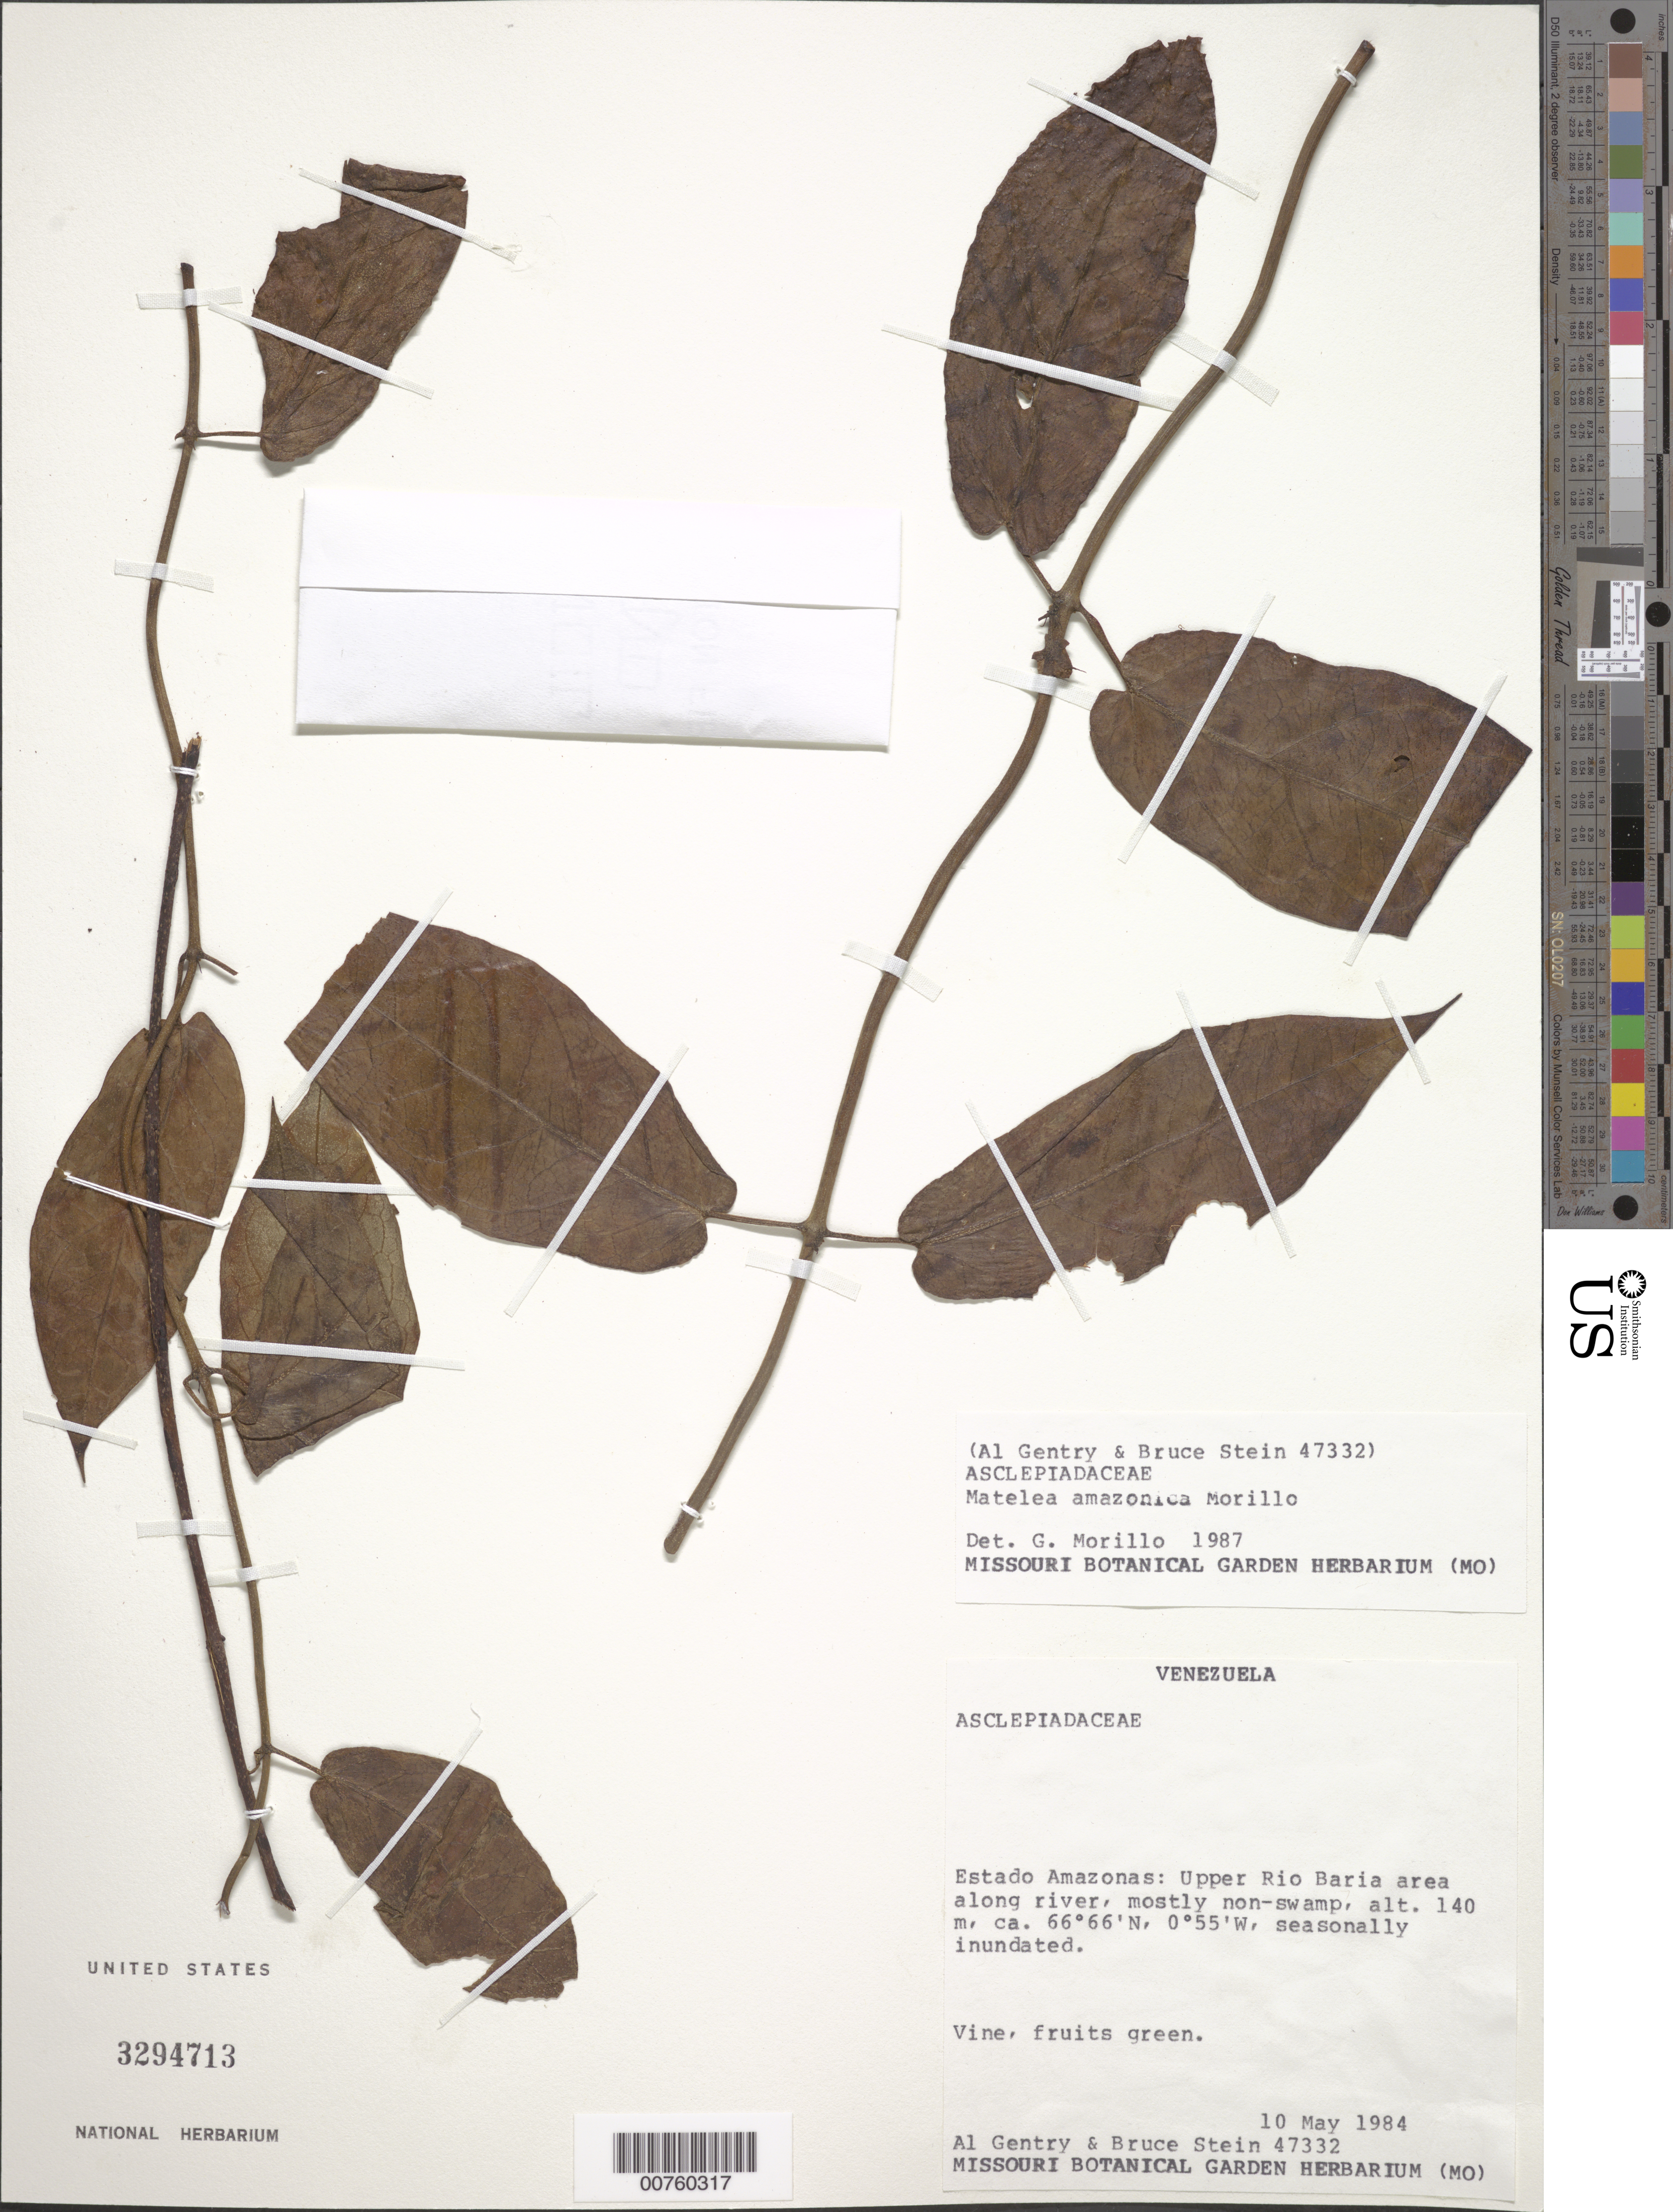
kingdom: Plantae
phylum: Tracheophyta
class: Magnoliopsida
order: Gentianales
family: Apocynaceae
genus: Matelea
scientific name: Matelea amazonica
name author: Morillo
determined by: Morillo, G. N.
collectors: A. H. Gentry & B. Stein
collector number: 47332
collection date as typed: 10-May-84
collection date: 1984-05-10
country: Venezuela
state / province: Amazonas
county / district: Río Negro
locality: Río Baria, upper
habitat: Along river, mostly non-swamp, seasonallyinundated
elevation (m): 140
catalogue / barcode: US 3294713